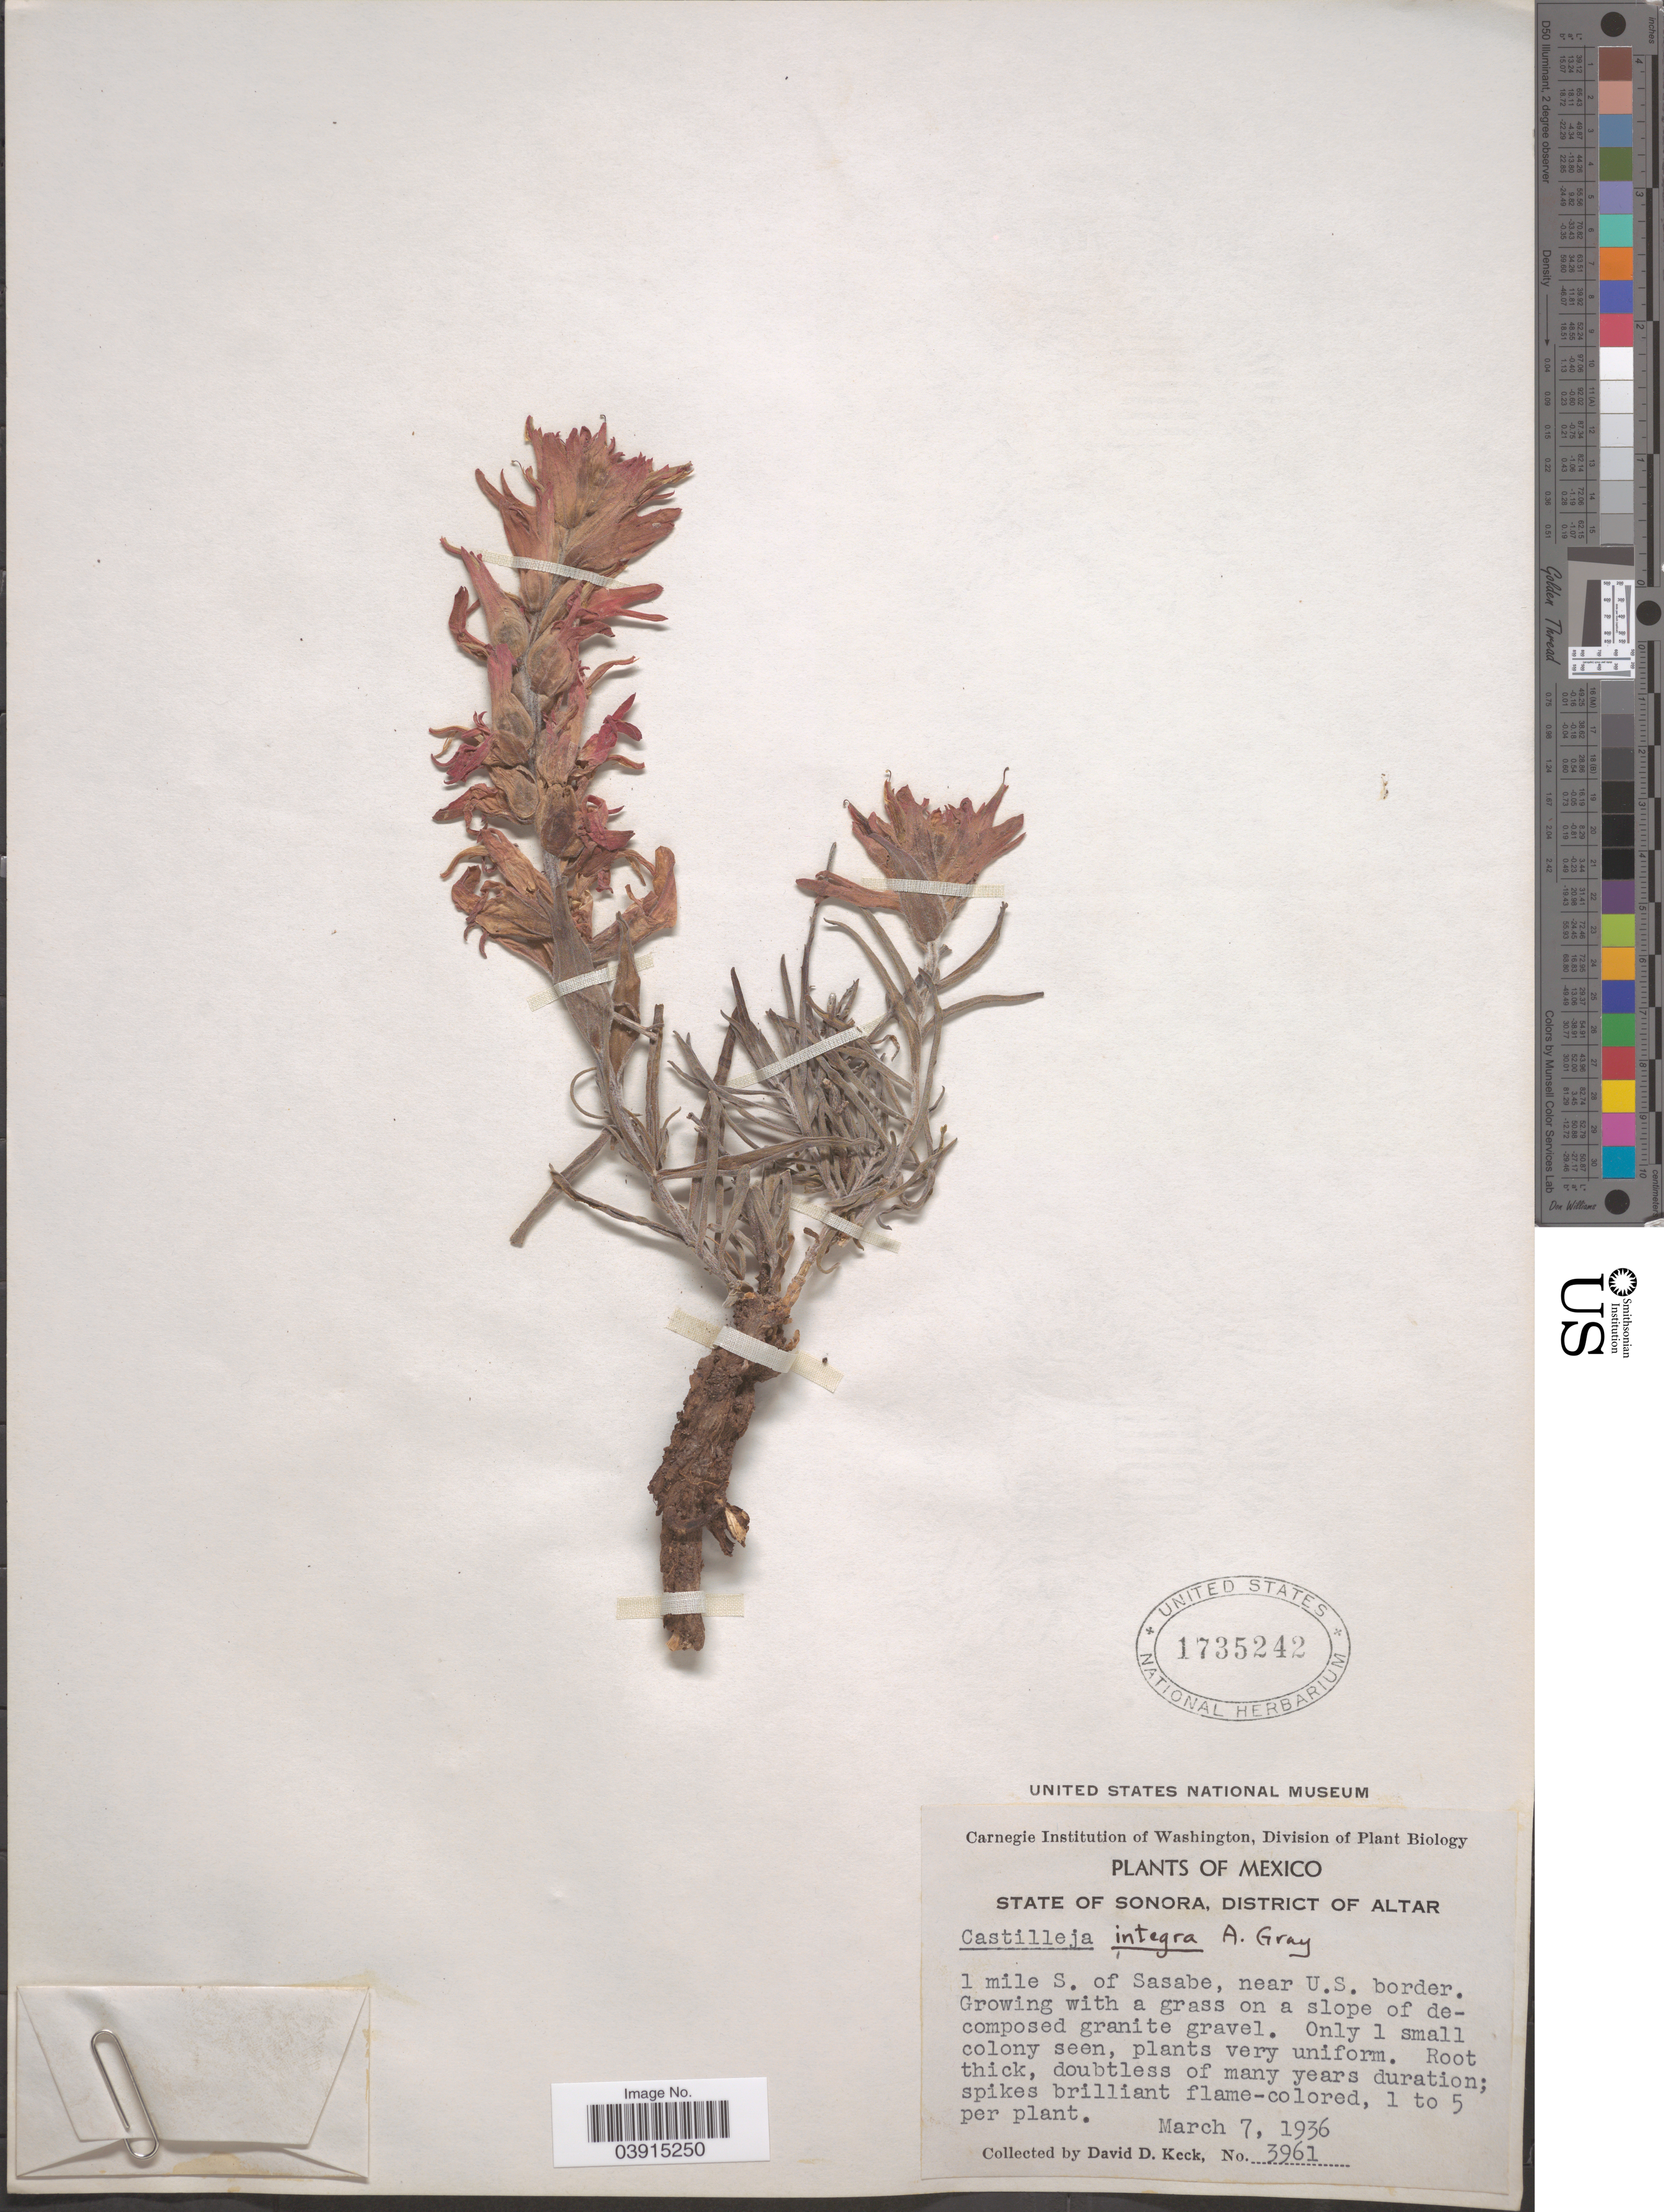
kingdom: Plantae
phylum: Tracheophyta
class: Magnoliopsida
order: Lamiales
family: Orobanchaceae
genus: Castilleja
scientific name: Castilleja integra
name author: A. Gray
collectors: D. D. Keck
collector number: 3961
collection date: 1936-03-07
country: Mexico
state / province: Sonora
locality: District of Altar. 1 mile S. of Sasabe, near U.S. border.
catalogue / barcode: US 1735242